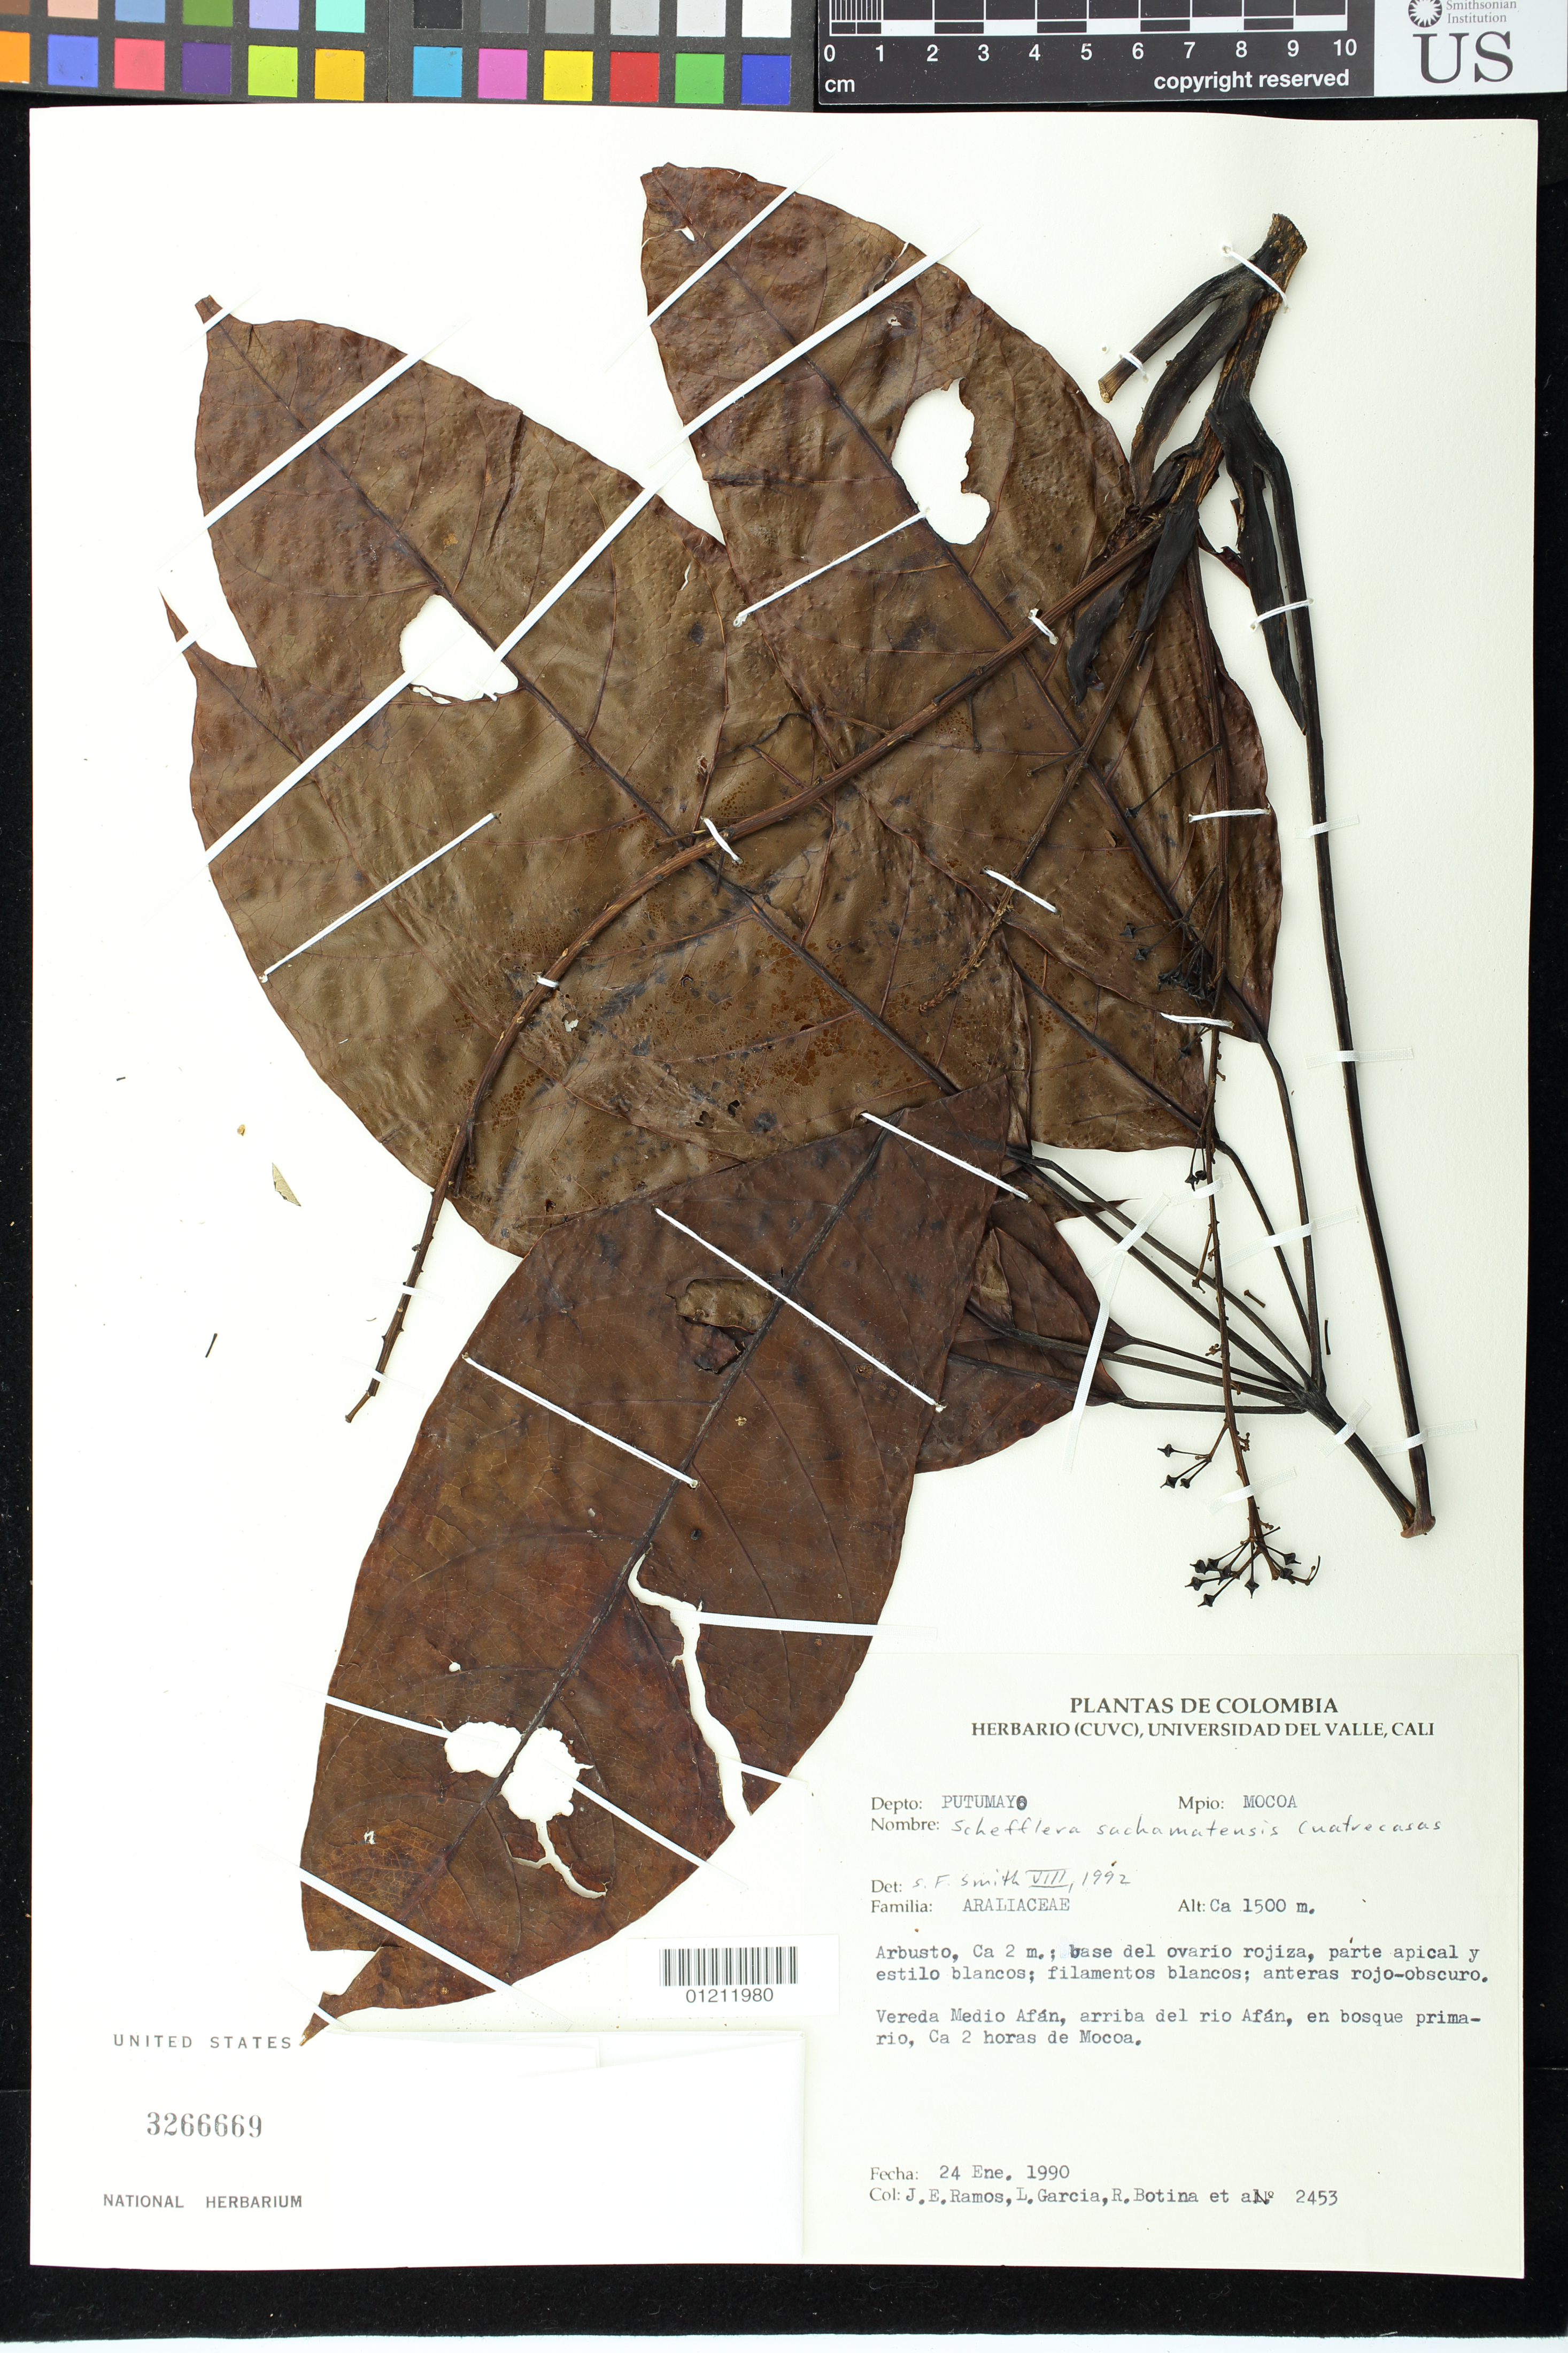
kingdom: Plantae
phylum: Tracheophyta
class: Magnoliopsida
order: Apiales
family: Araliaceae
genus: Schefflera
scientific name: Schefflera sachamatensis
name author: Cuatrec.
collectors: J. E. Ramos, L. Garcia & R. Botina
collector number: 2453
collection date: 1990-01-24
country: Colombia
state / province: Putumayo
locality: Depto: Putaumayo. Mpio: Mocoa. Vereda Medio Afán, arriba del rio Afán, en bosque primario, Ca 2 horas de Mocoa.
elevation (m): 1500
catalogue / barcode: US 3266669